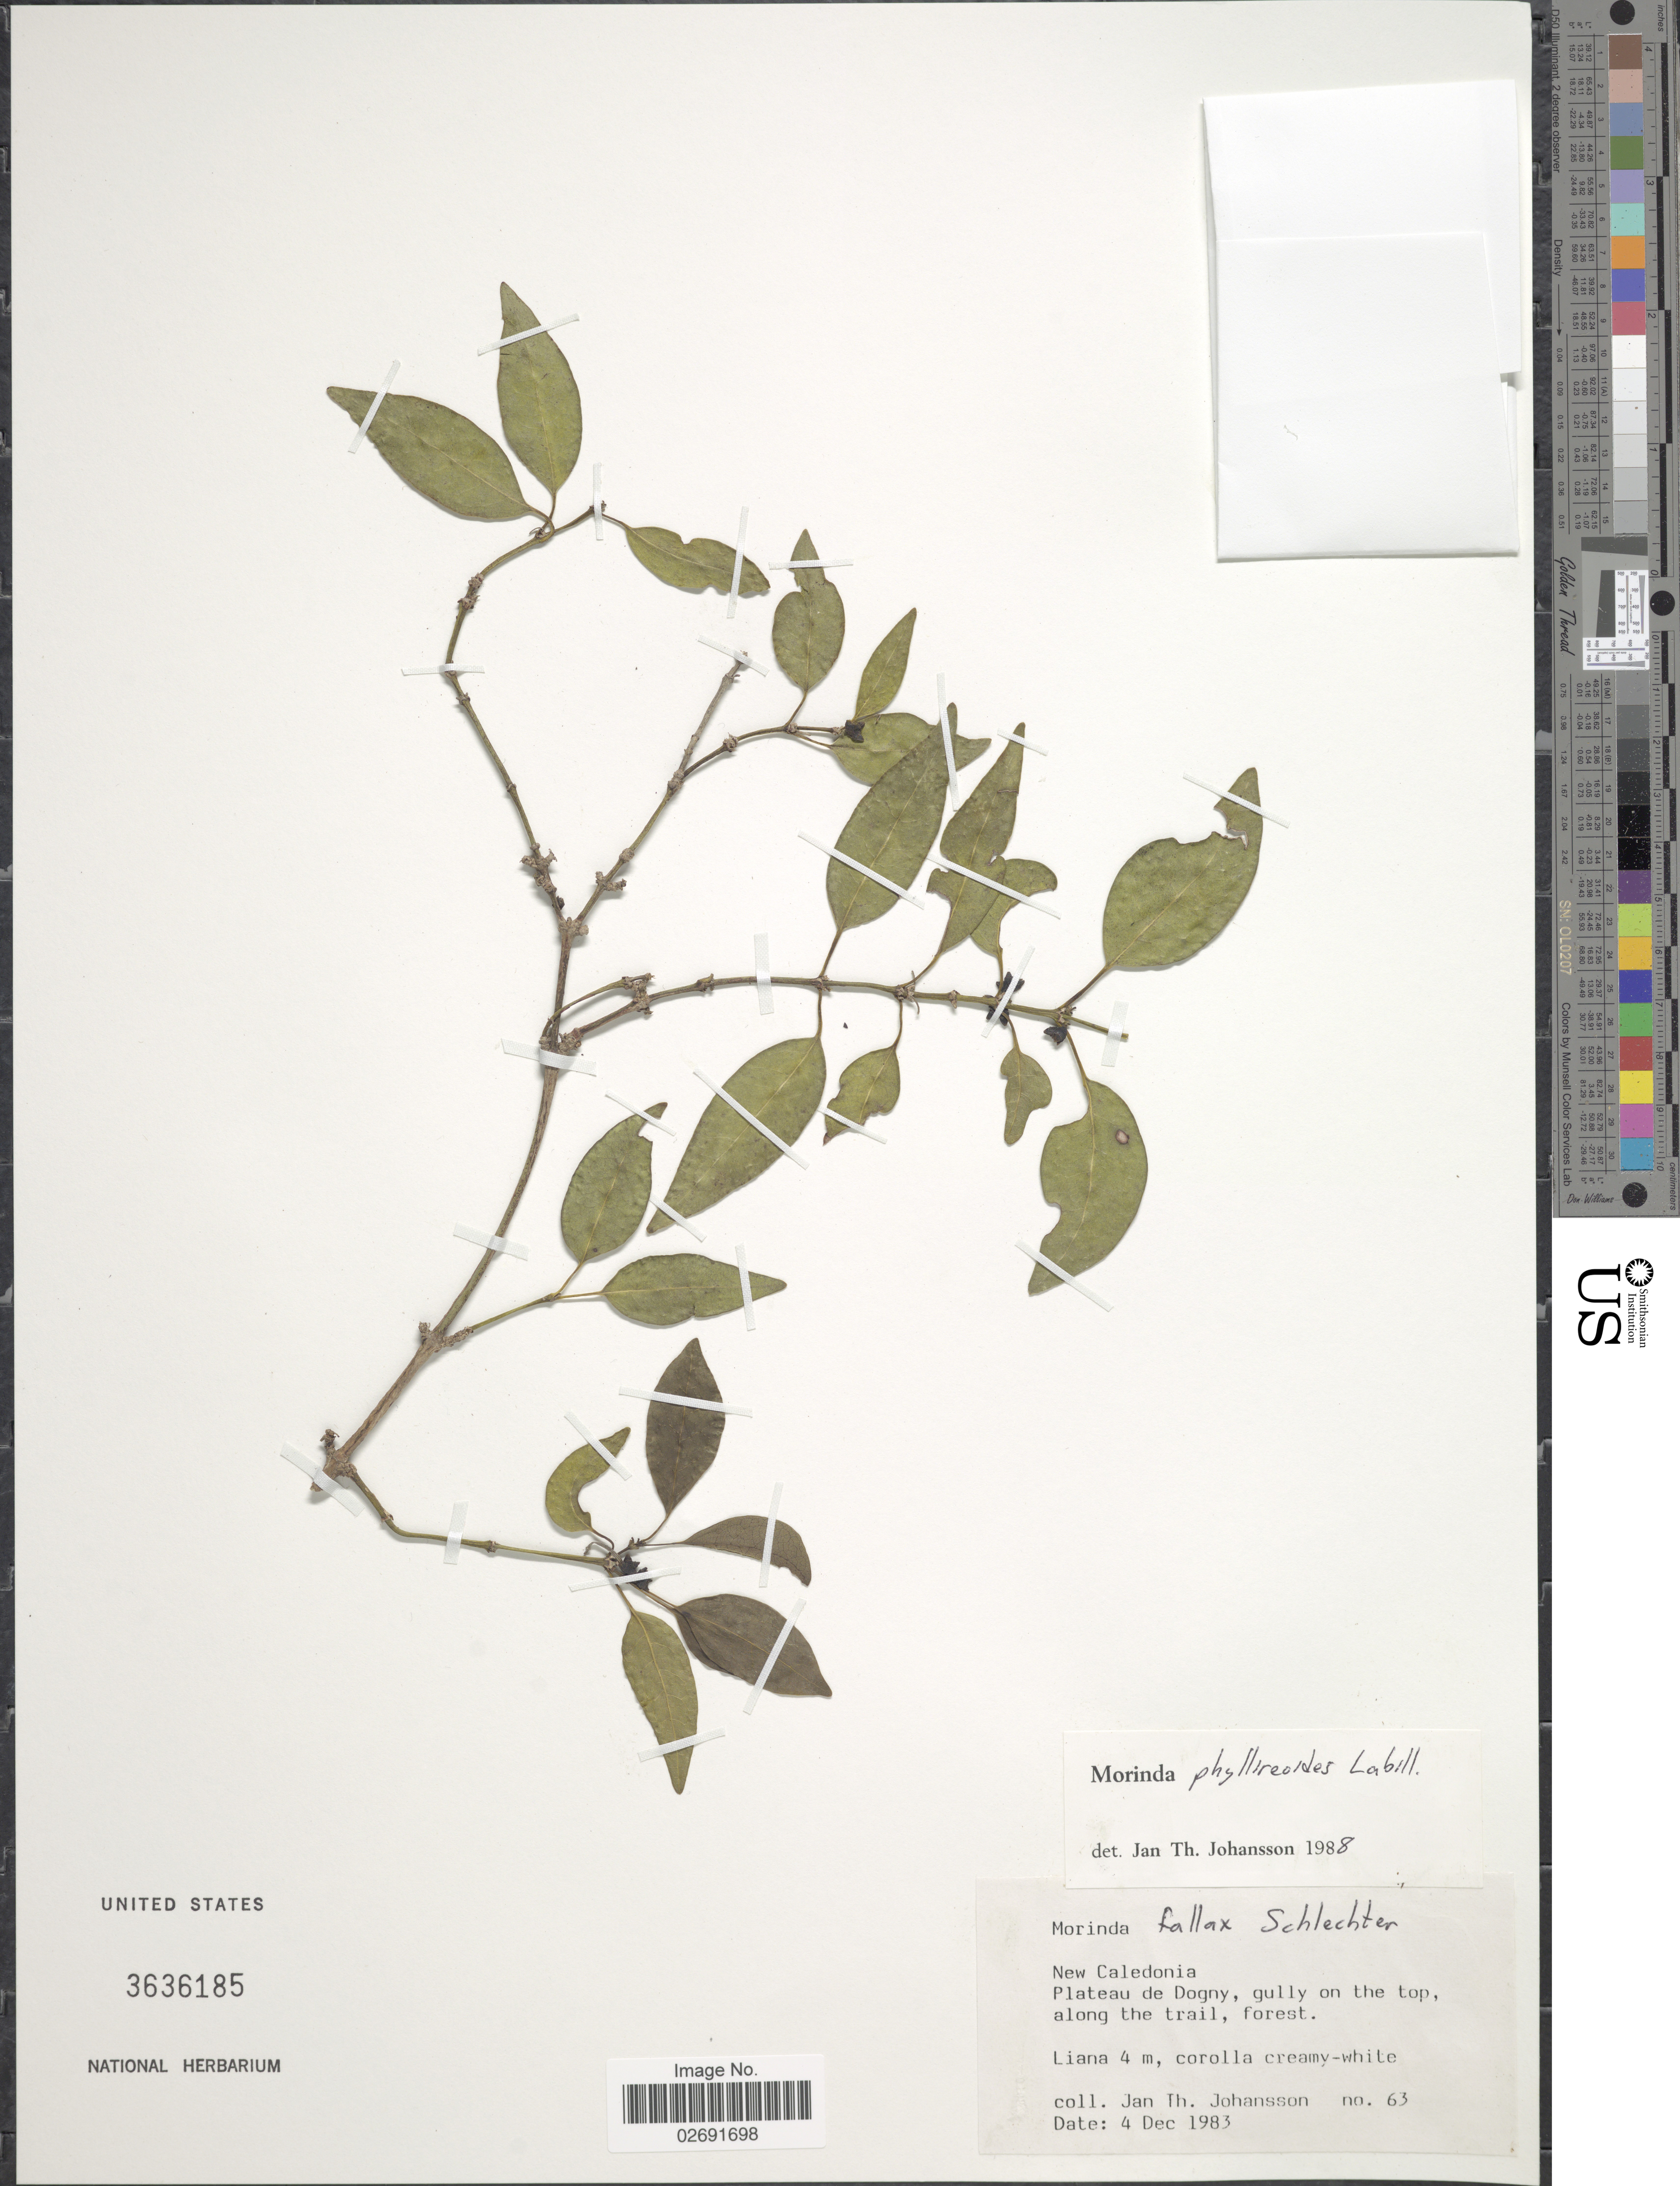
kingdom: Plantae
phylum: Tracheophyta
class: Magnoliopsida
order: Gentianales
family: Rubiaceae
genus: Gynochthodes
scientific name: Gynochthodes phyllireoides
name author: (Labill.) Razafim. & B. Bremer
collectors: J.T. Johansson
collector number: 63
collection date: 1983-12-04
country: New Caledonia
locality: Plateau de Dogny, gully on the top, along the trail, forest.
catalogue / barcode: US 3636185